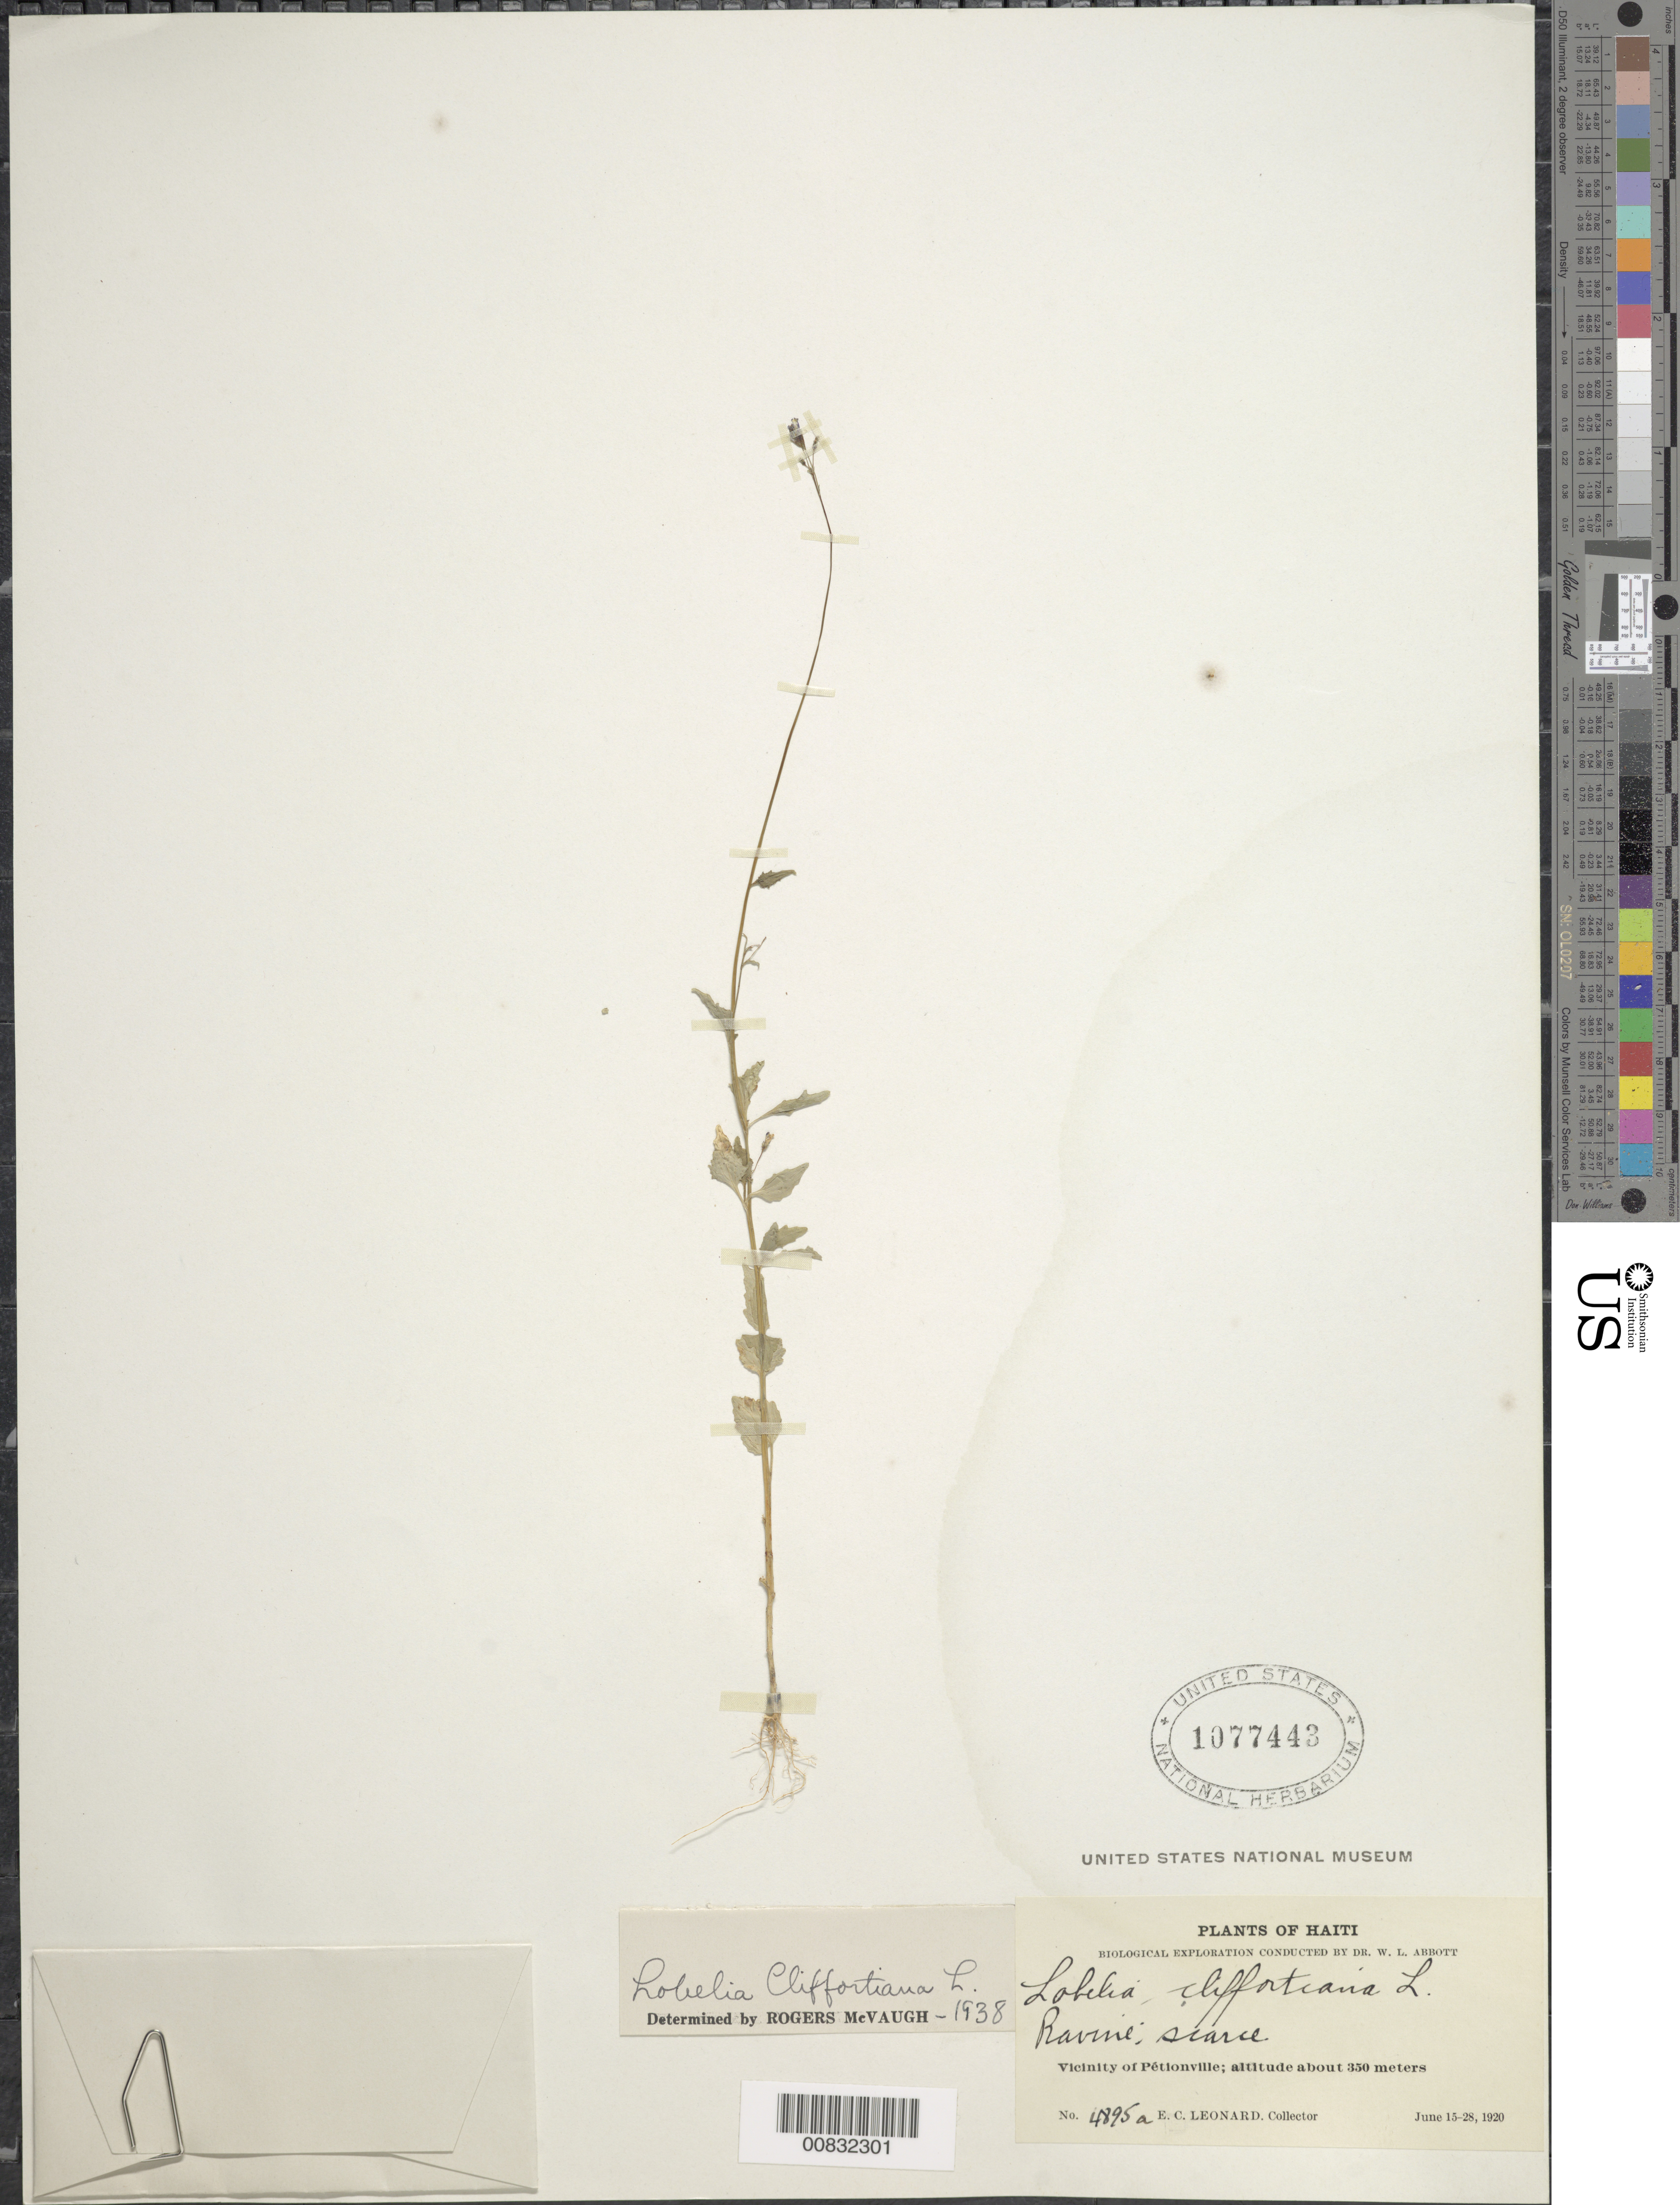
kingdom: Plantae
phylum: Tracheophyta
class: Magnoliopsida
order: Asterales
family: Campanulaceae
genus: Lobelia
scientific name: Lobelia cliffortiana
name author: L.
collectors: E. C. Leonard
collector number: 4895A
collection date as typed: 15 Jun 1920 to 28 Jun 1920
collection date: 1920-06-15/1920-06-28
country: Haiti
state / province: Ouest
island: Hispaniola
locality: Vicinity of Pétionville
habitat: Ravine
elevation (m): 350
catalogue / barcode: US 1077443